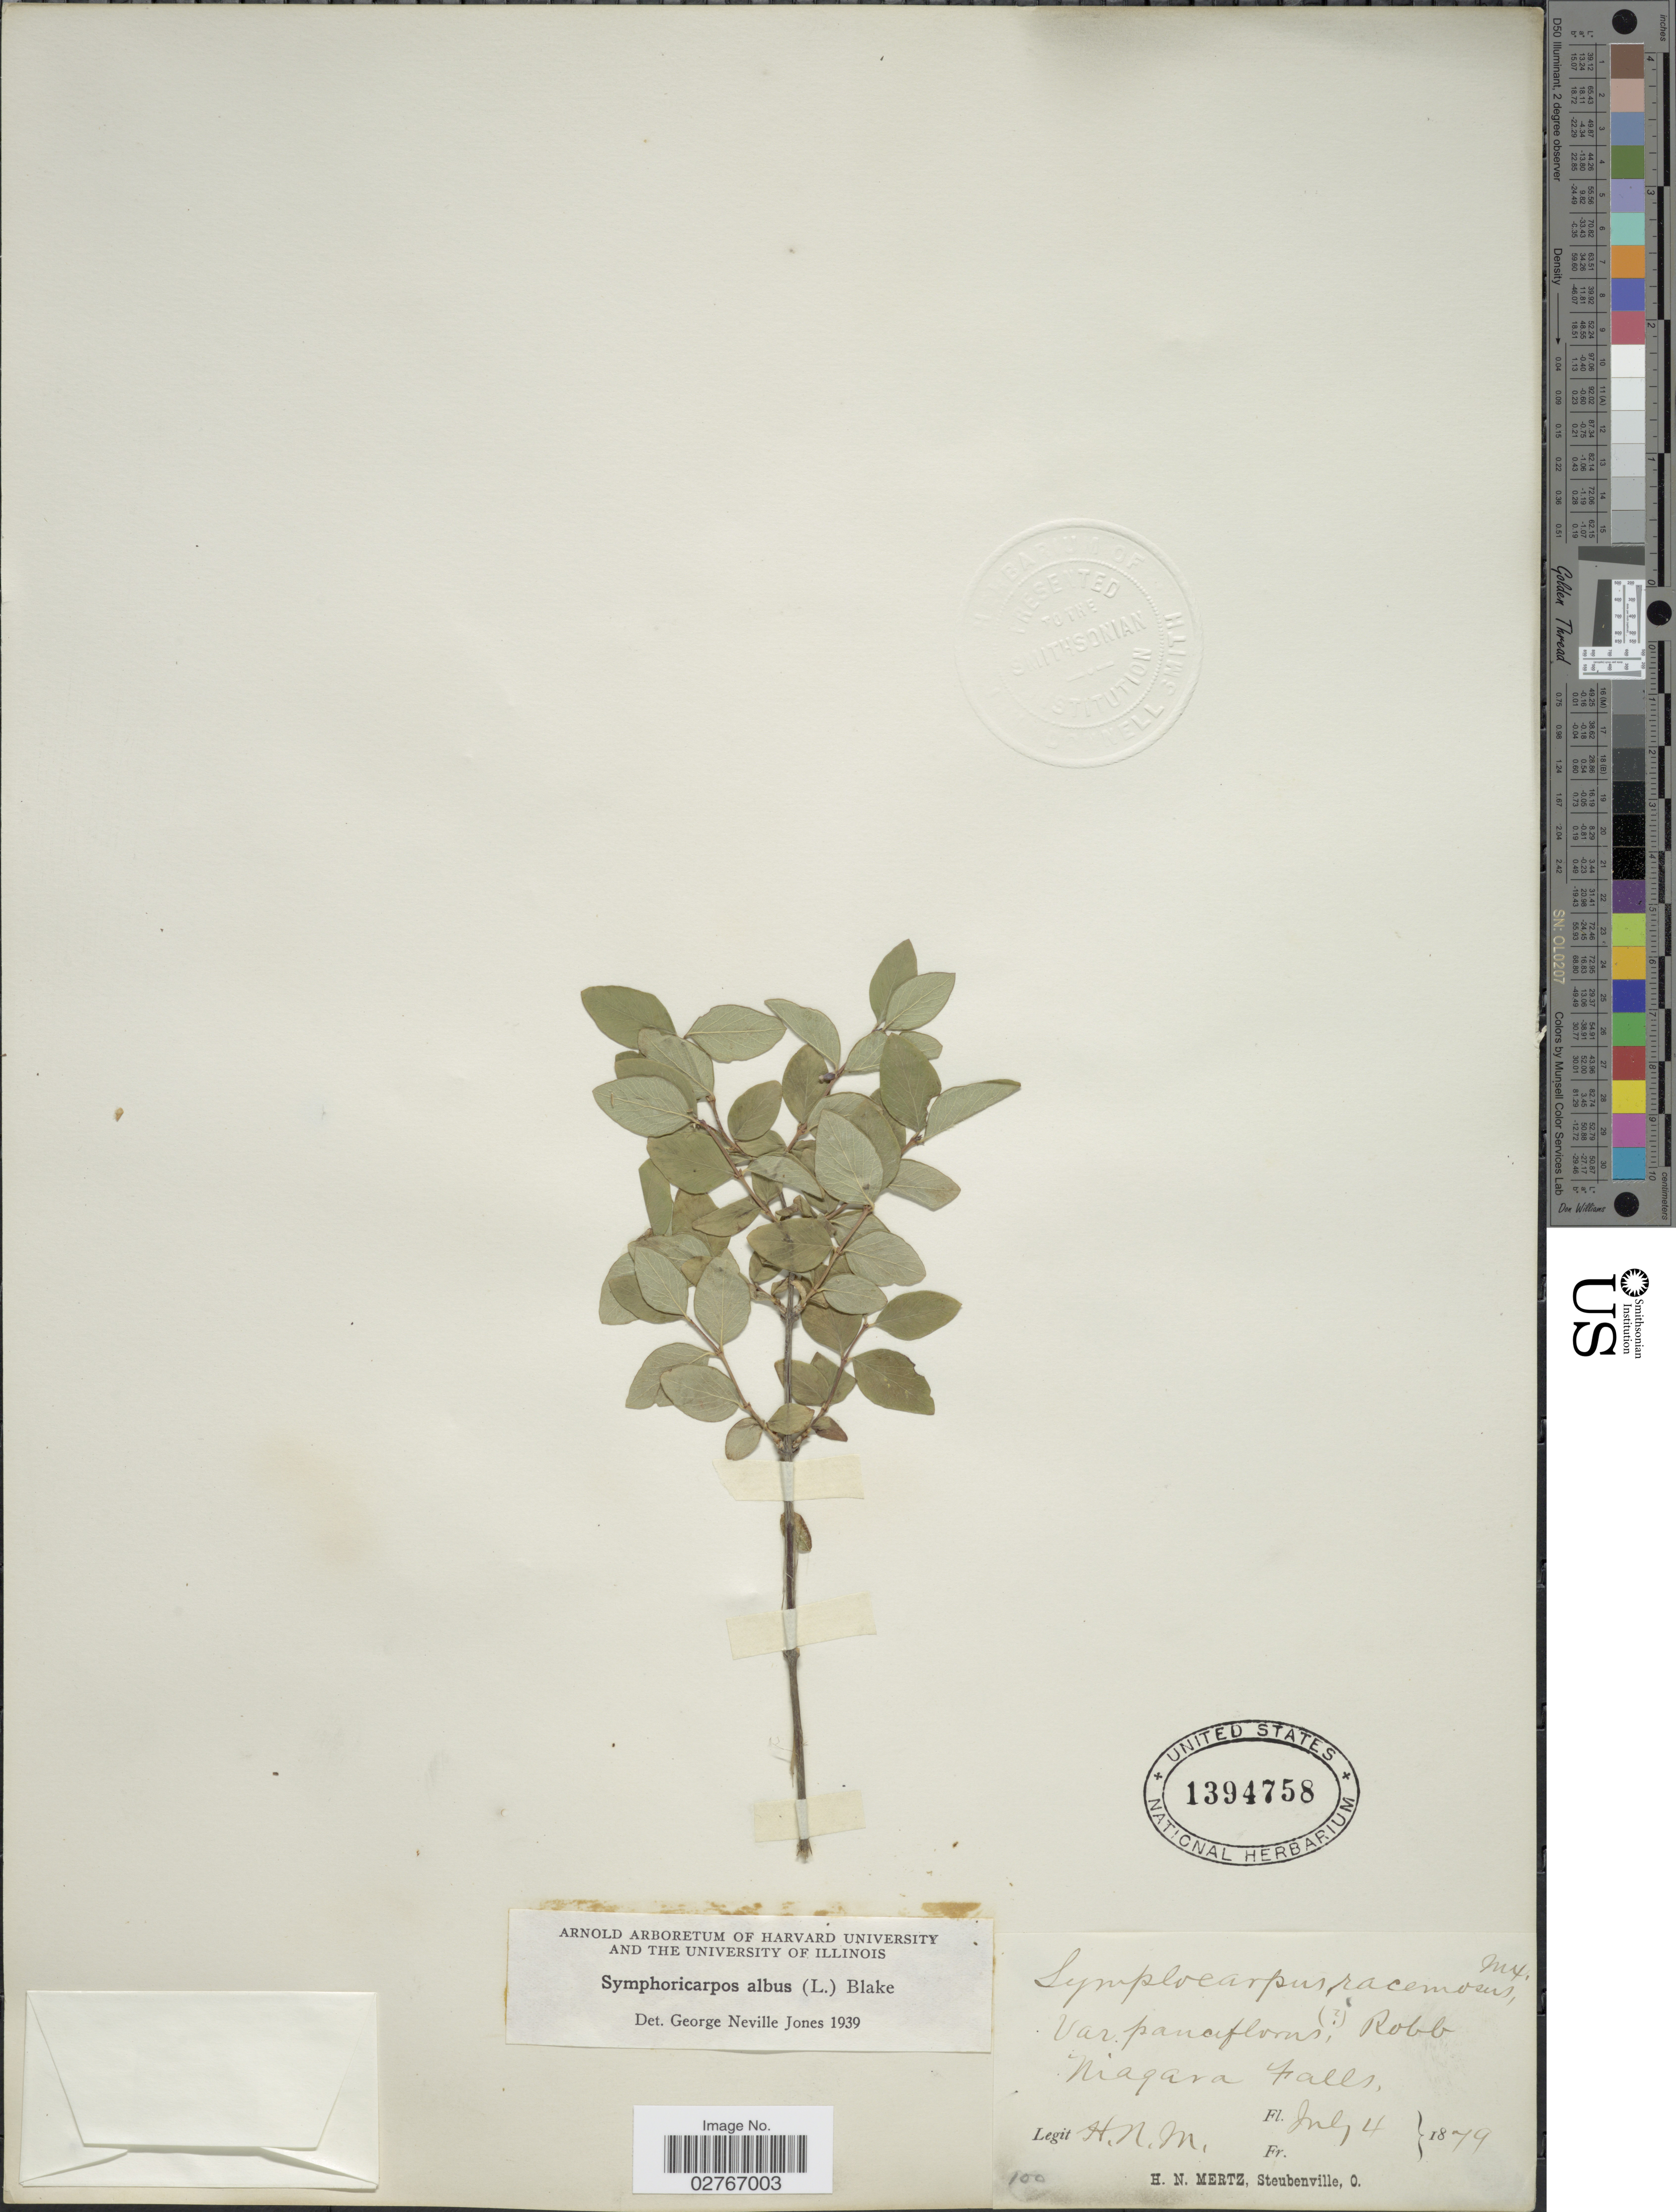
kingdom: Plantae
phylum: Tracheophyta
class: Magnoliopsida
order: Dipsacales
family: Caprifoliaceae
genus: Symphoricarpos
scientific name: Symphoricarpos albus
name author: (L.) S.F. Blake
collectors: H. Mertz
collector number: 100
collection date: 1879-07-04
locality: Niagara Falls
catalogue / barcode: US 1394758